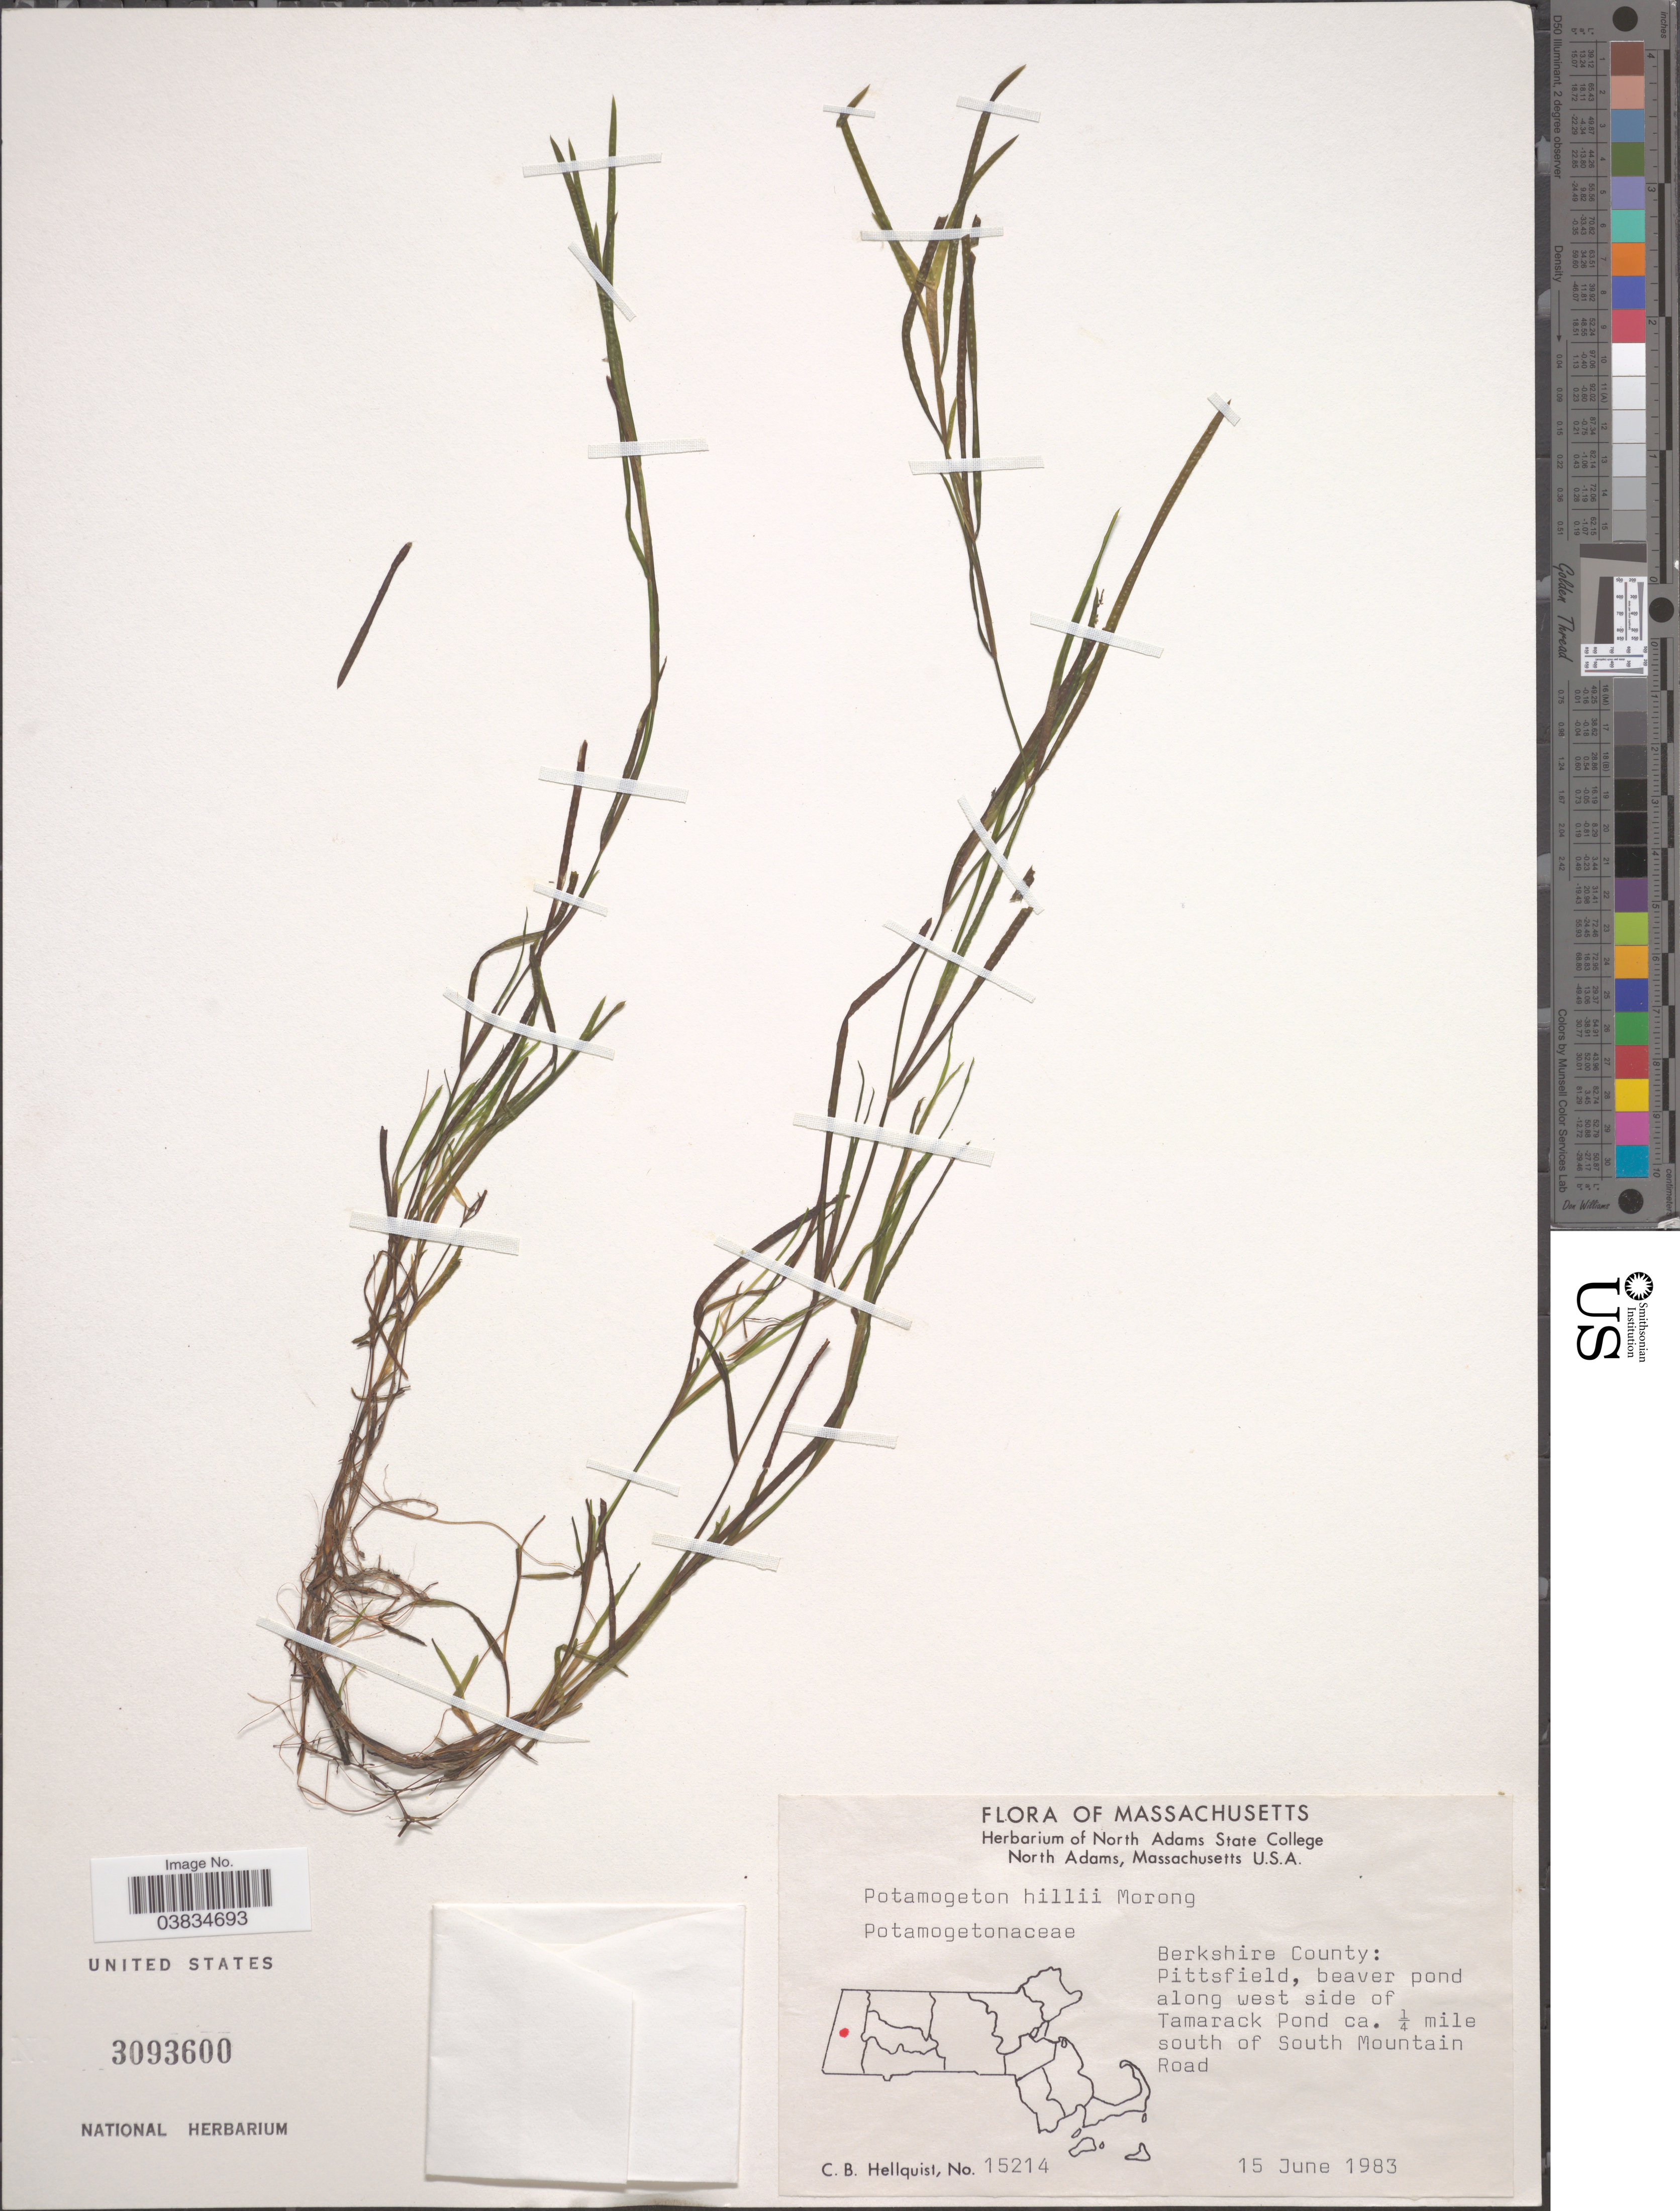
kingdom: Plantae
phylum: Tracheophyta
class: Liliopsida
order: Alismatales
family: Potamogetonaceae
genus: Potamogeton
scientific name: Potamogeton hillii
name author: Morong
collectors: C. Hellquist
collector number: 15214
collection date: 1983-06-15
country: United States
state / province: Massachusetts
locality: Berkshire County: Pittsfield, beaver pond along west side of Tamarack Pond ca. ¼ mile south of South Mountain Road.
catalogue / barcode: US 3093600